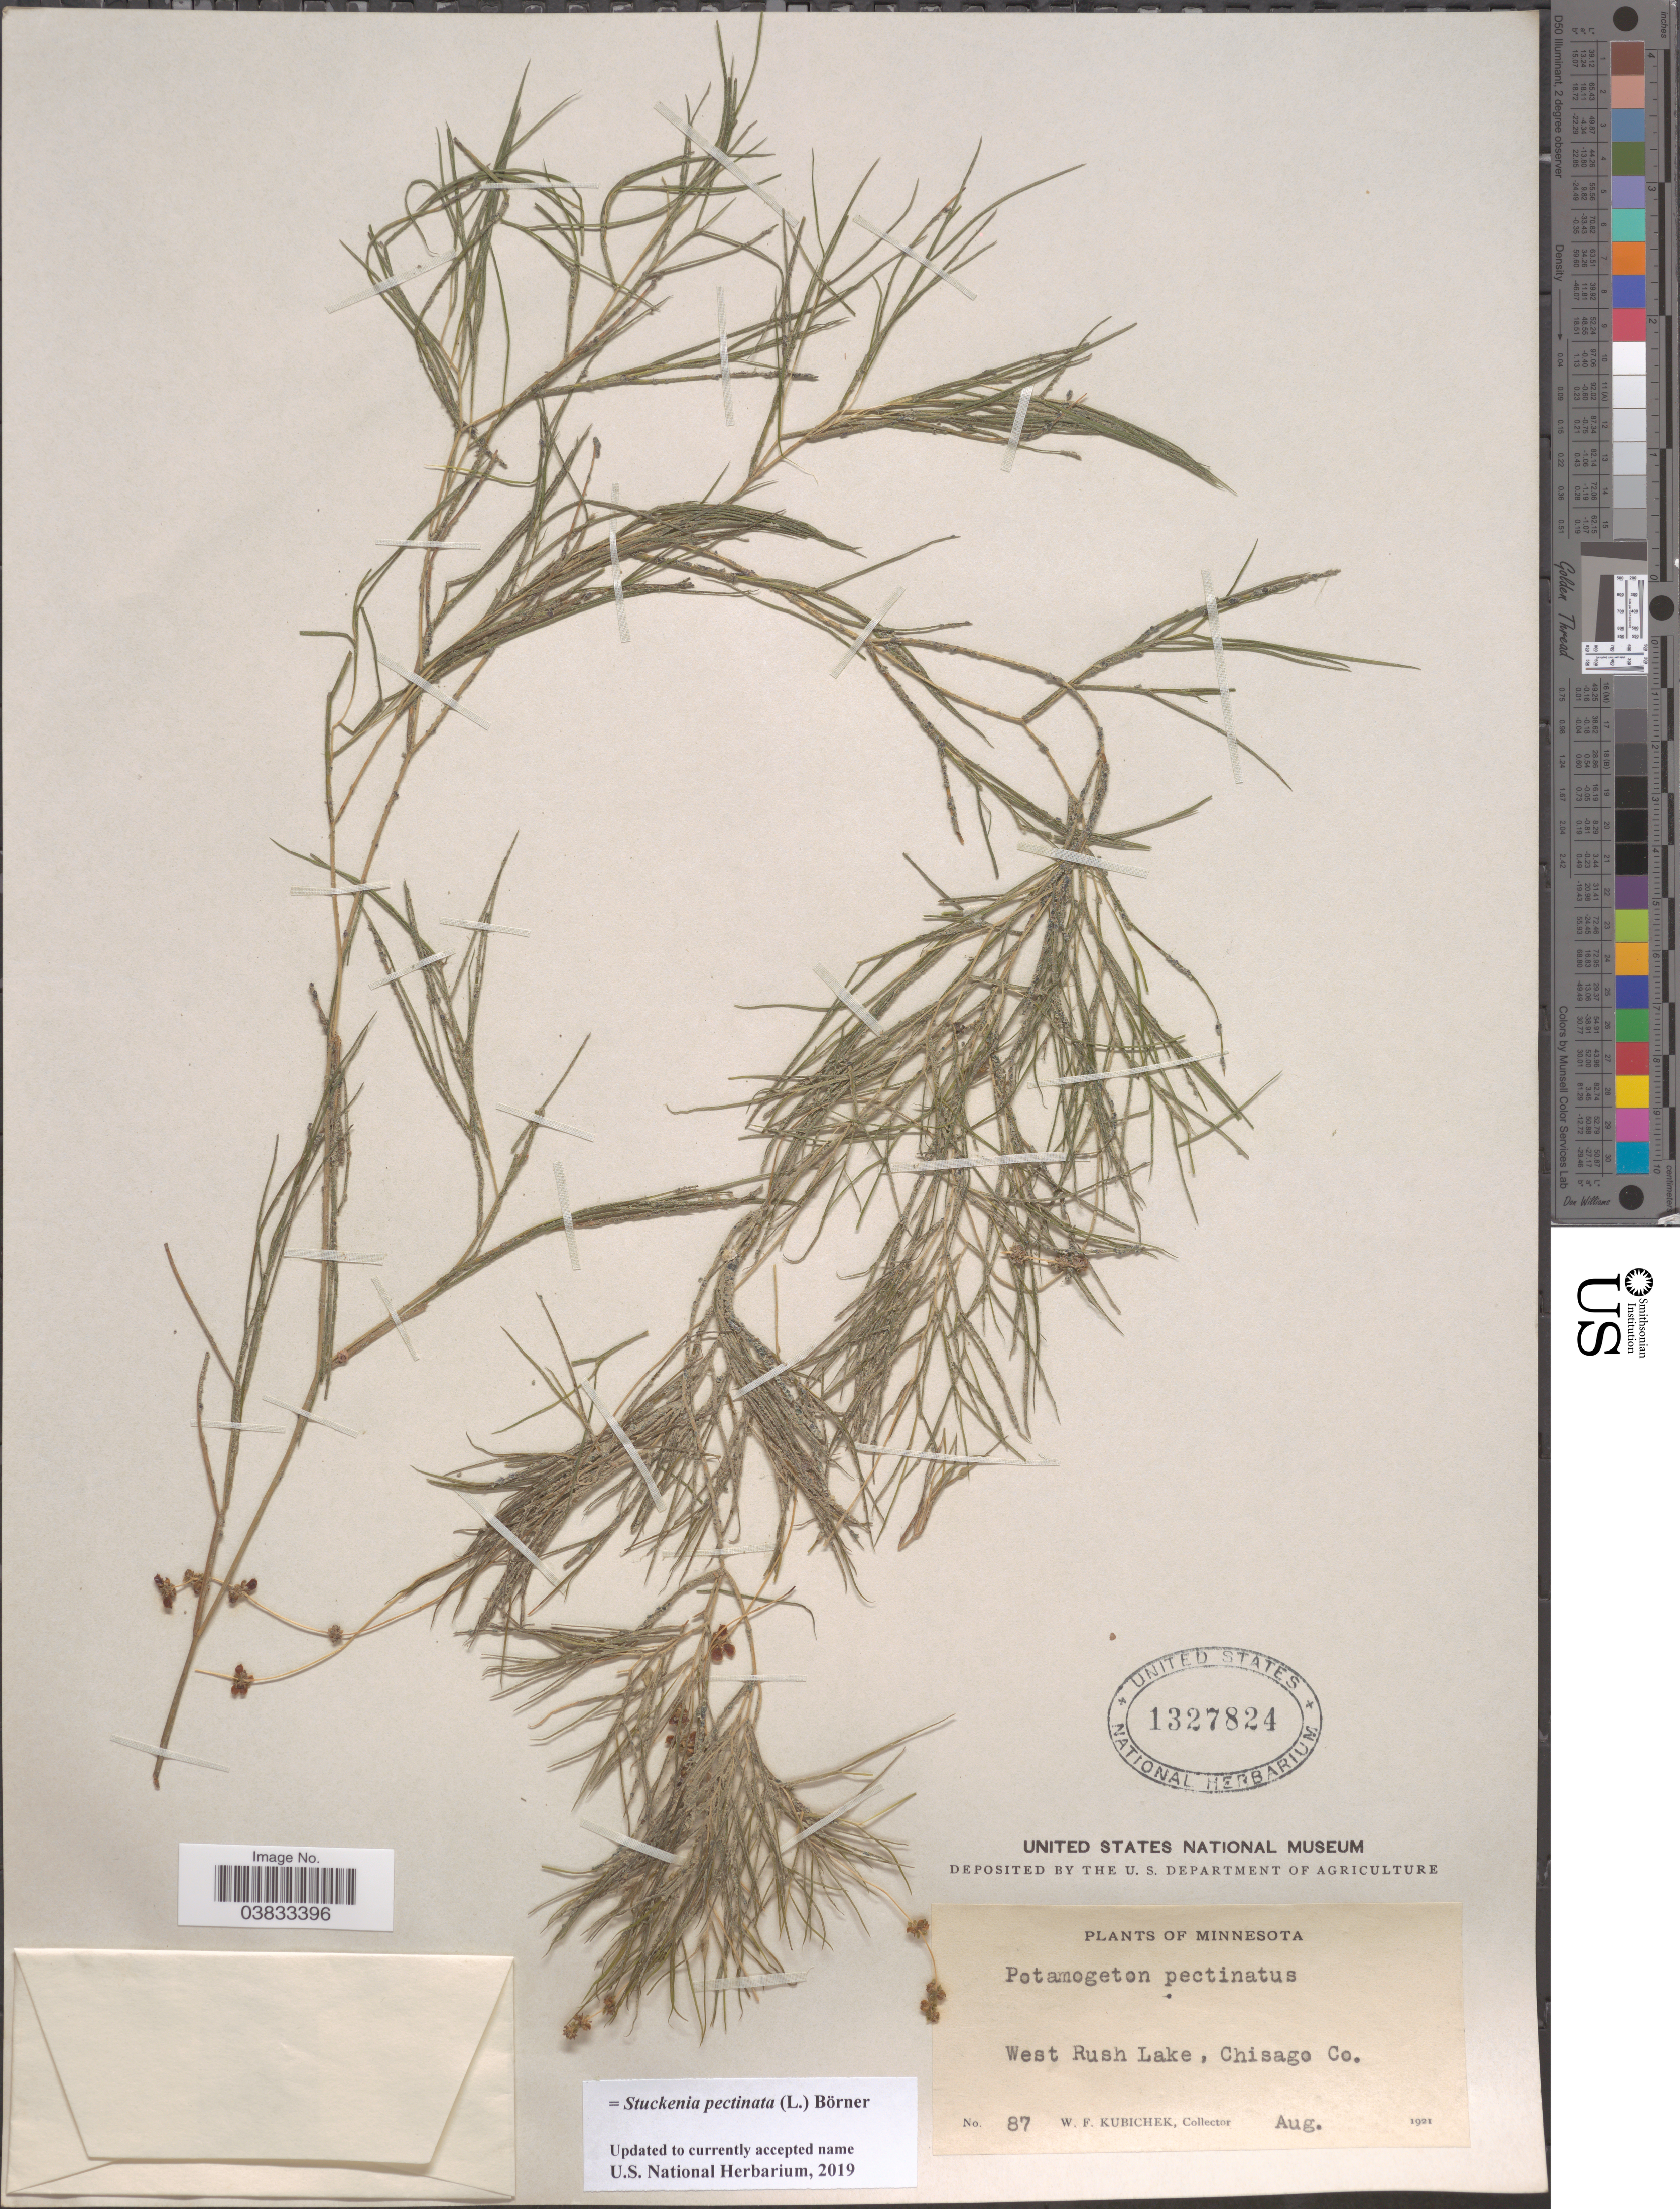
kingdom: Plantae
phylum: Tracheophyta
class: Liliopsida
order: Alismatales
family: Potamogetonaceae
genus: Stuckenia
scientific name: Stuckenia pectinata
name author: (L.) Börner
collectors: W. Kubichek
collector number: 87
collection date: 1921-08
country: United States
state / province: Minnesota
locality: West Rush Lake, Chisago Co.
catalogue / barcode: US 1327824